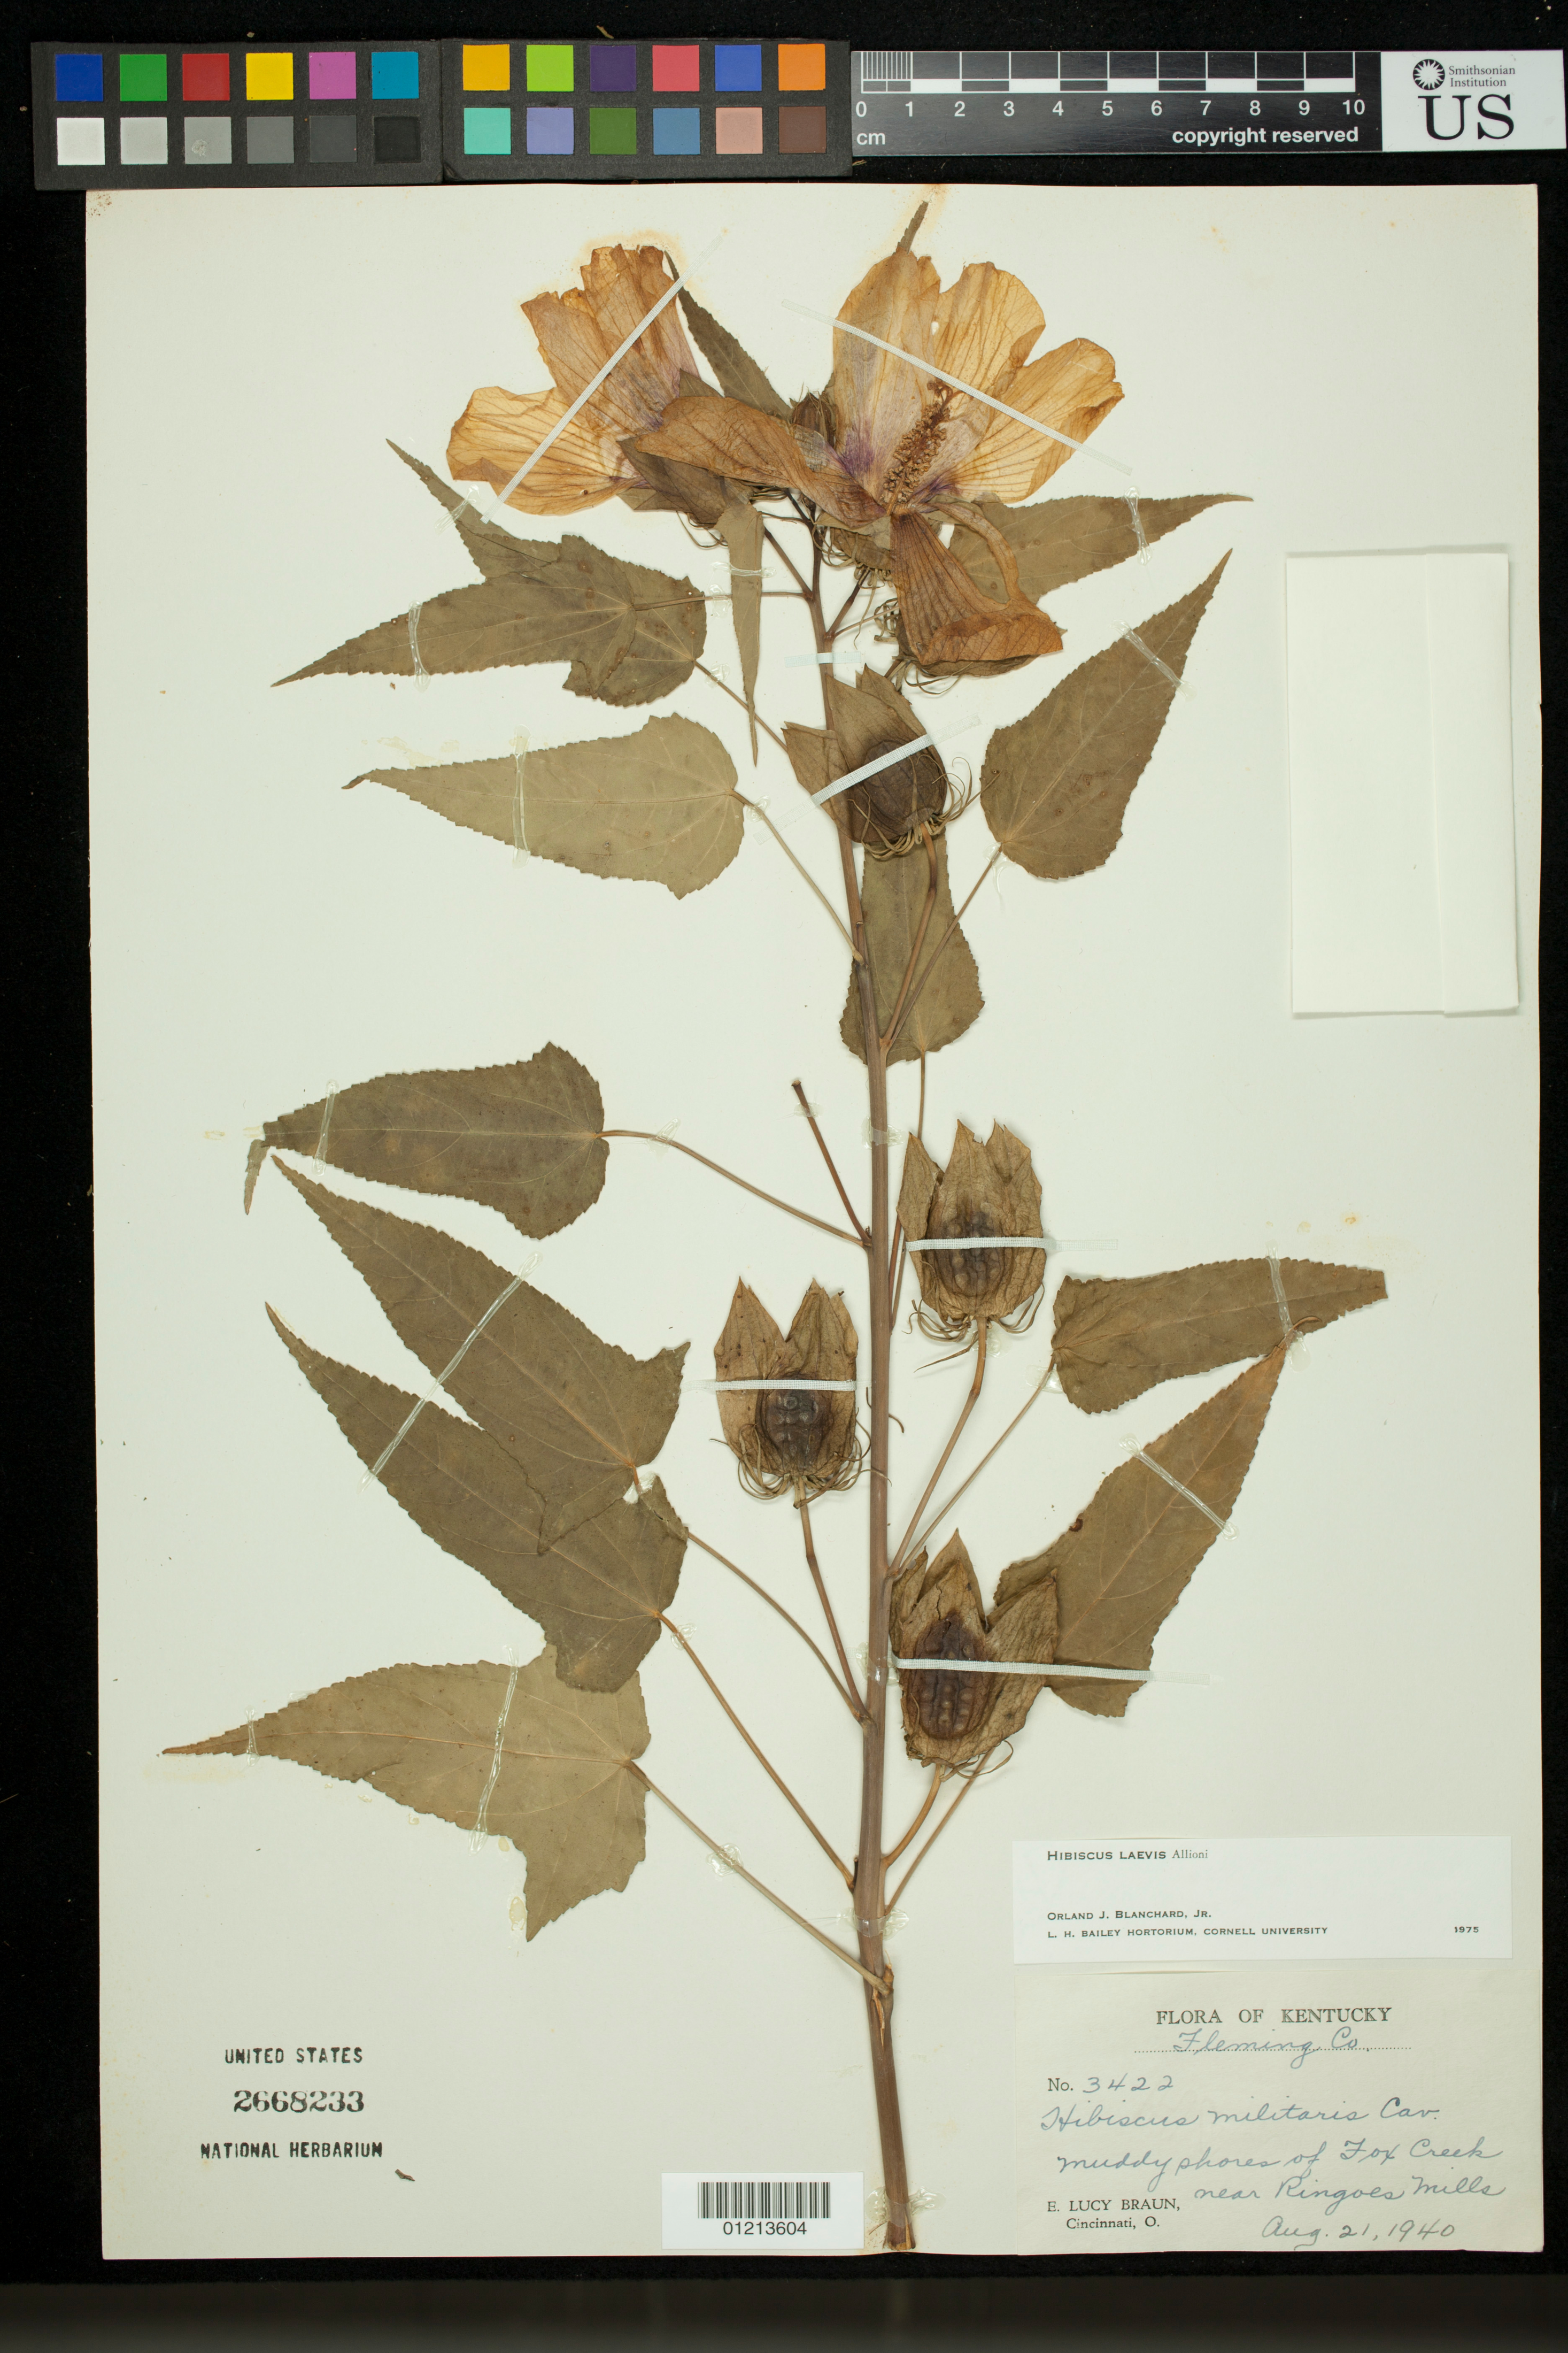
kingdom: Plantae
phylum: Tracheophyta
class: Magnoliopsida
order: Malvales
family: Malvaceae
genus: Hibiscus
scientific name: Hibiscus laevis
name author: All.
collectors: E. L. Braun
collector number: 3422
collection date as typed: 21 Aug 1940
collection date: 1940-08-21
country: United States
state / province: Kentucky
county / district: Fleming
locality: Fleming Co.: muddy shores of Fox Creek near Ringoes Mills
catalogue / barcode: US 2668233